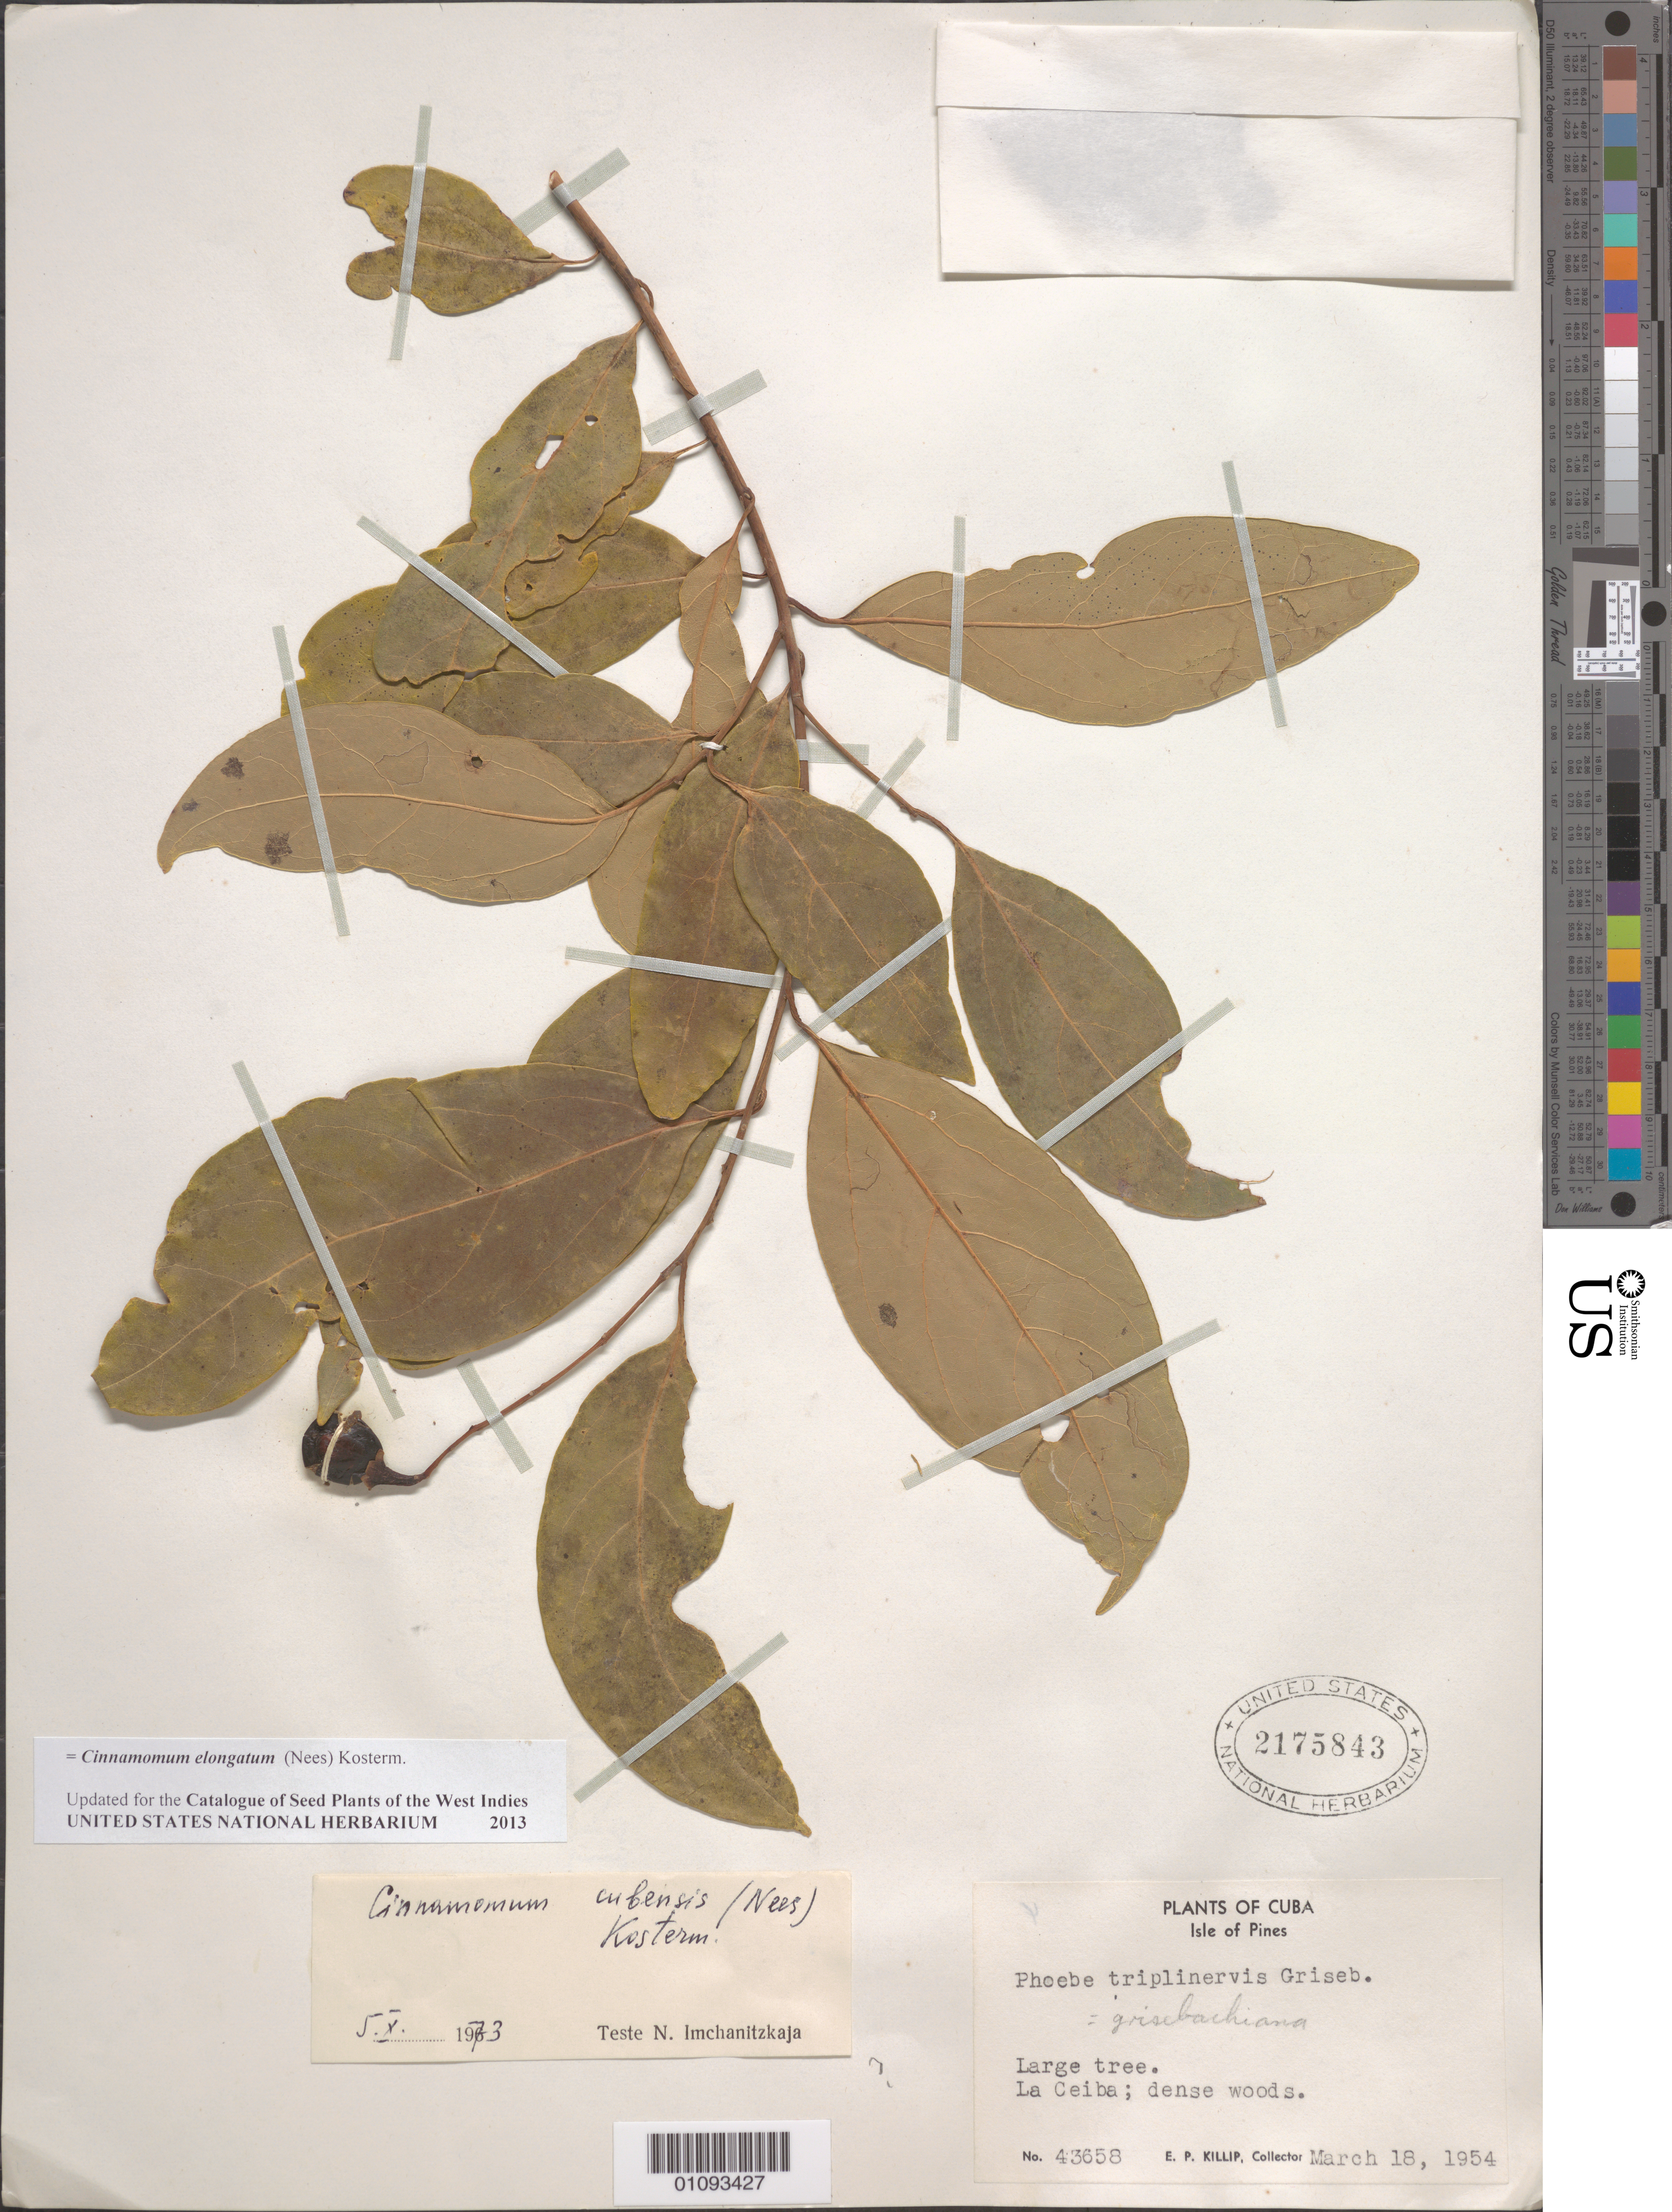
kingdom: Plantae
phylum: Tracheophyta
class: Magnoliopsida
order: Laurales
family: Lauraceae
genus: Cinnamomum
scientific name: Cinnamomum cubensis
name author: (Nees) Kosterm.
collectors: E. P. Killip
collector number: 43658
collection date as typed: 18 Mar 1954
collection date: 1954-03-18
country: Cuba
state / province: Isla de La Juventud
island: Isla de la Juventud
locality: La Ceiba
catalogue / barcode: US 2175843